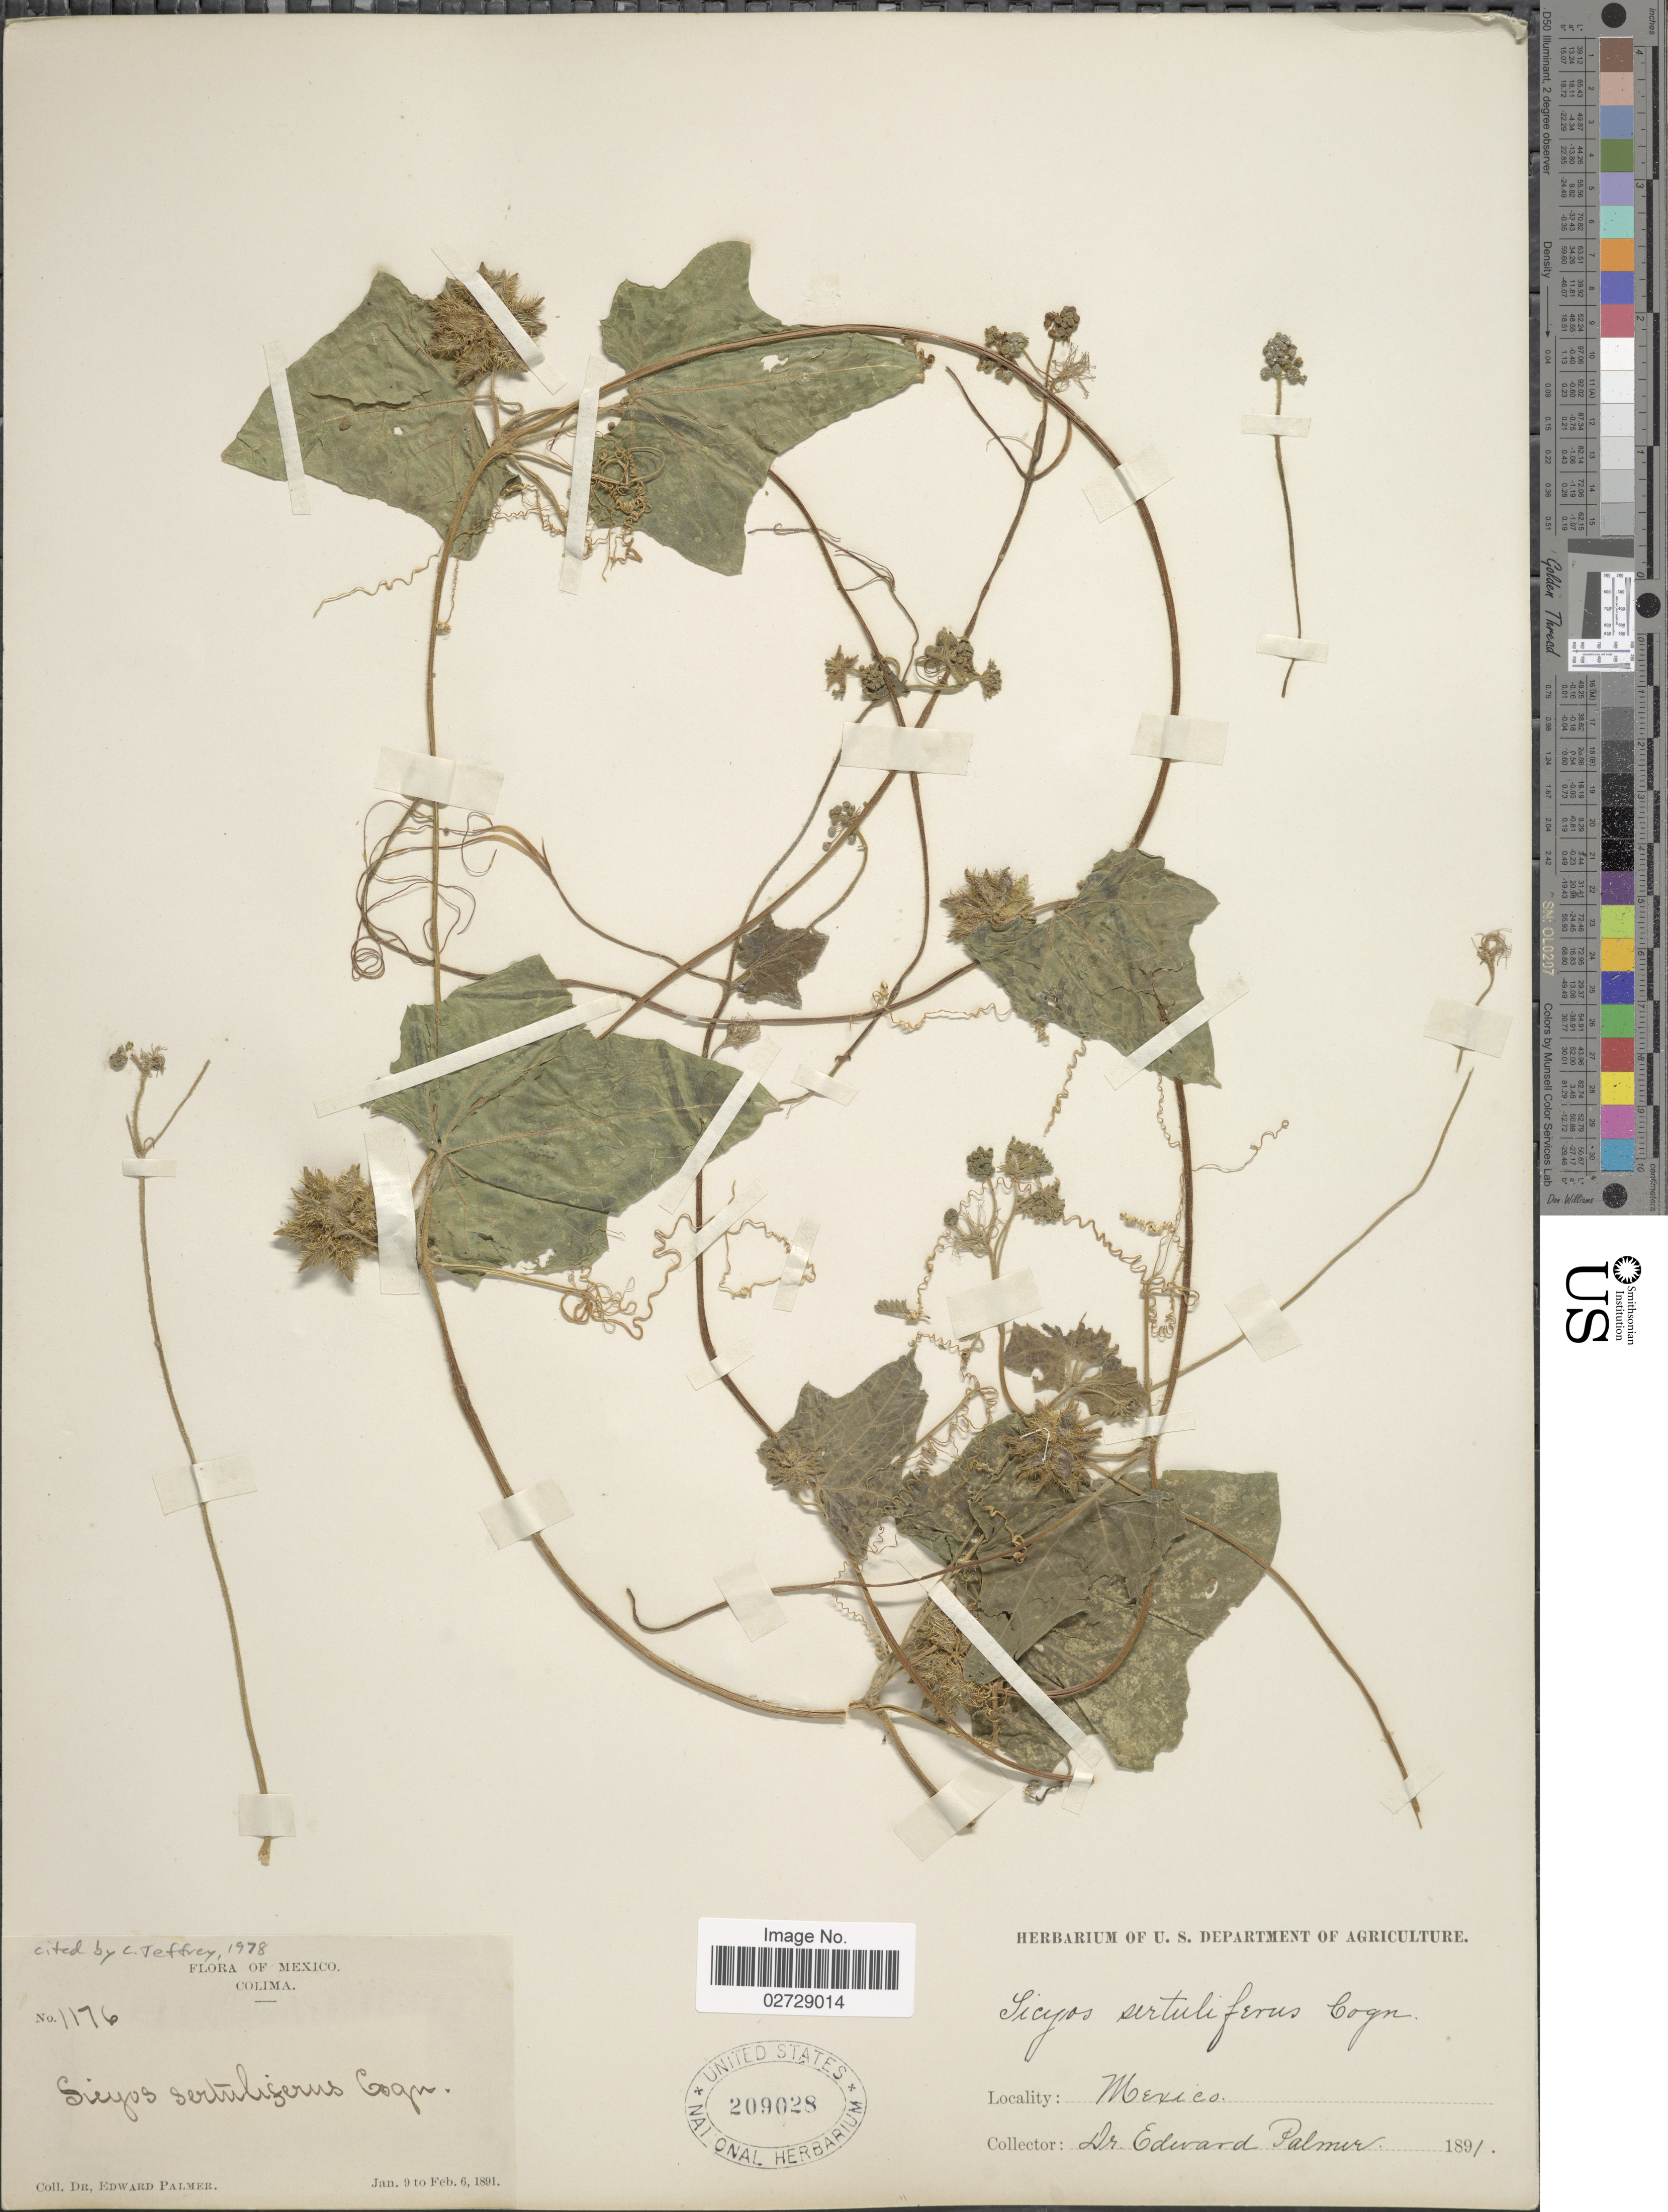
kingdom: Plantae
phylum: Tracheophyta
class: Magnoliopsida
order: Cucurbitales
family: Cucurbitaceae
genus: Sicyos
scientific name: Sicyos sertuliferus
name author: Cogn. ex Durand & Pittier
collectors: E. Palmer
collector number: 1176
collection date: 1891-01-09/1891-02-06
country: Mexico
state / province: Colima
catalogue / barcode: US 209028